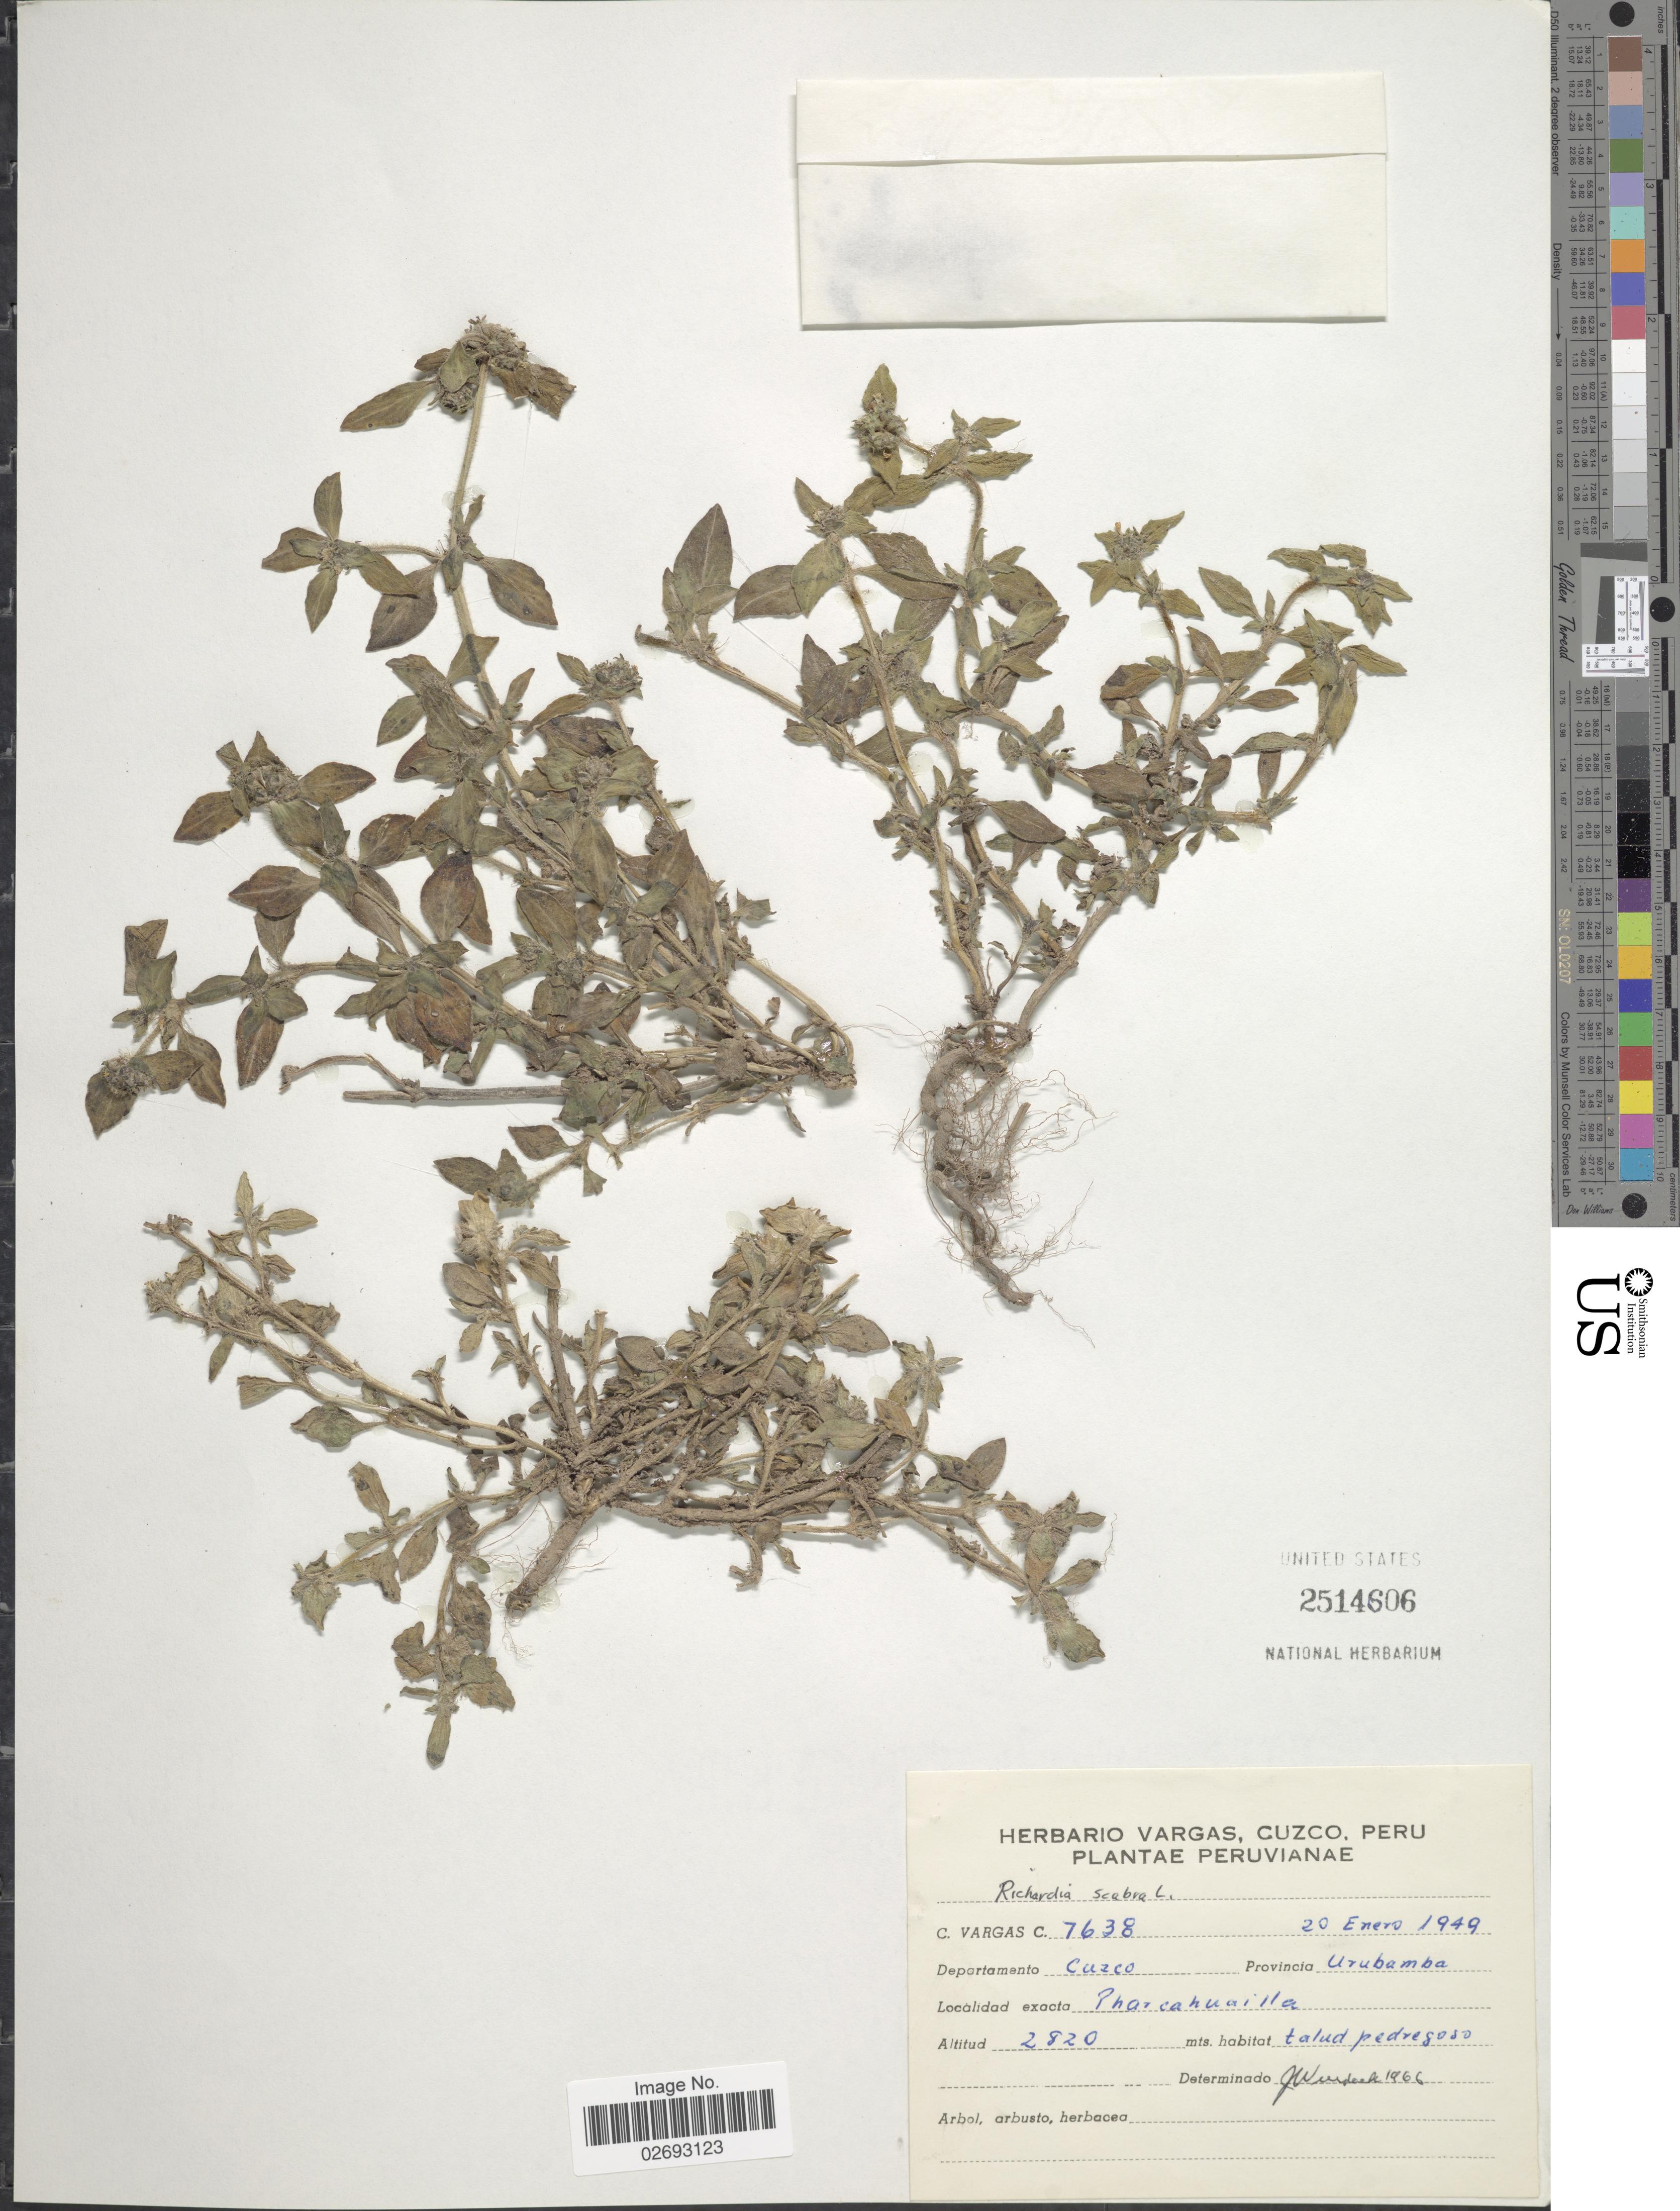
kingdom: Plantae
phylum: Tracheophyta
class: Magnoliopsida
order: Gentianales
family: Rubiaceae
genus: Richardia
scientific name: Richardia scabra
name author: L.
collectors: C. Vargas Calderón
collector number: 7638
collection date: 1949-01-20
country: Peru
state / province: Cusco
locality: Cuzco, Provincia Urubamba, Pharcahuailla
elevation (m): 2820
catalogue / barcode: US 2514606